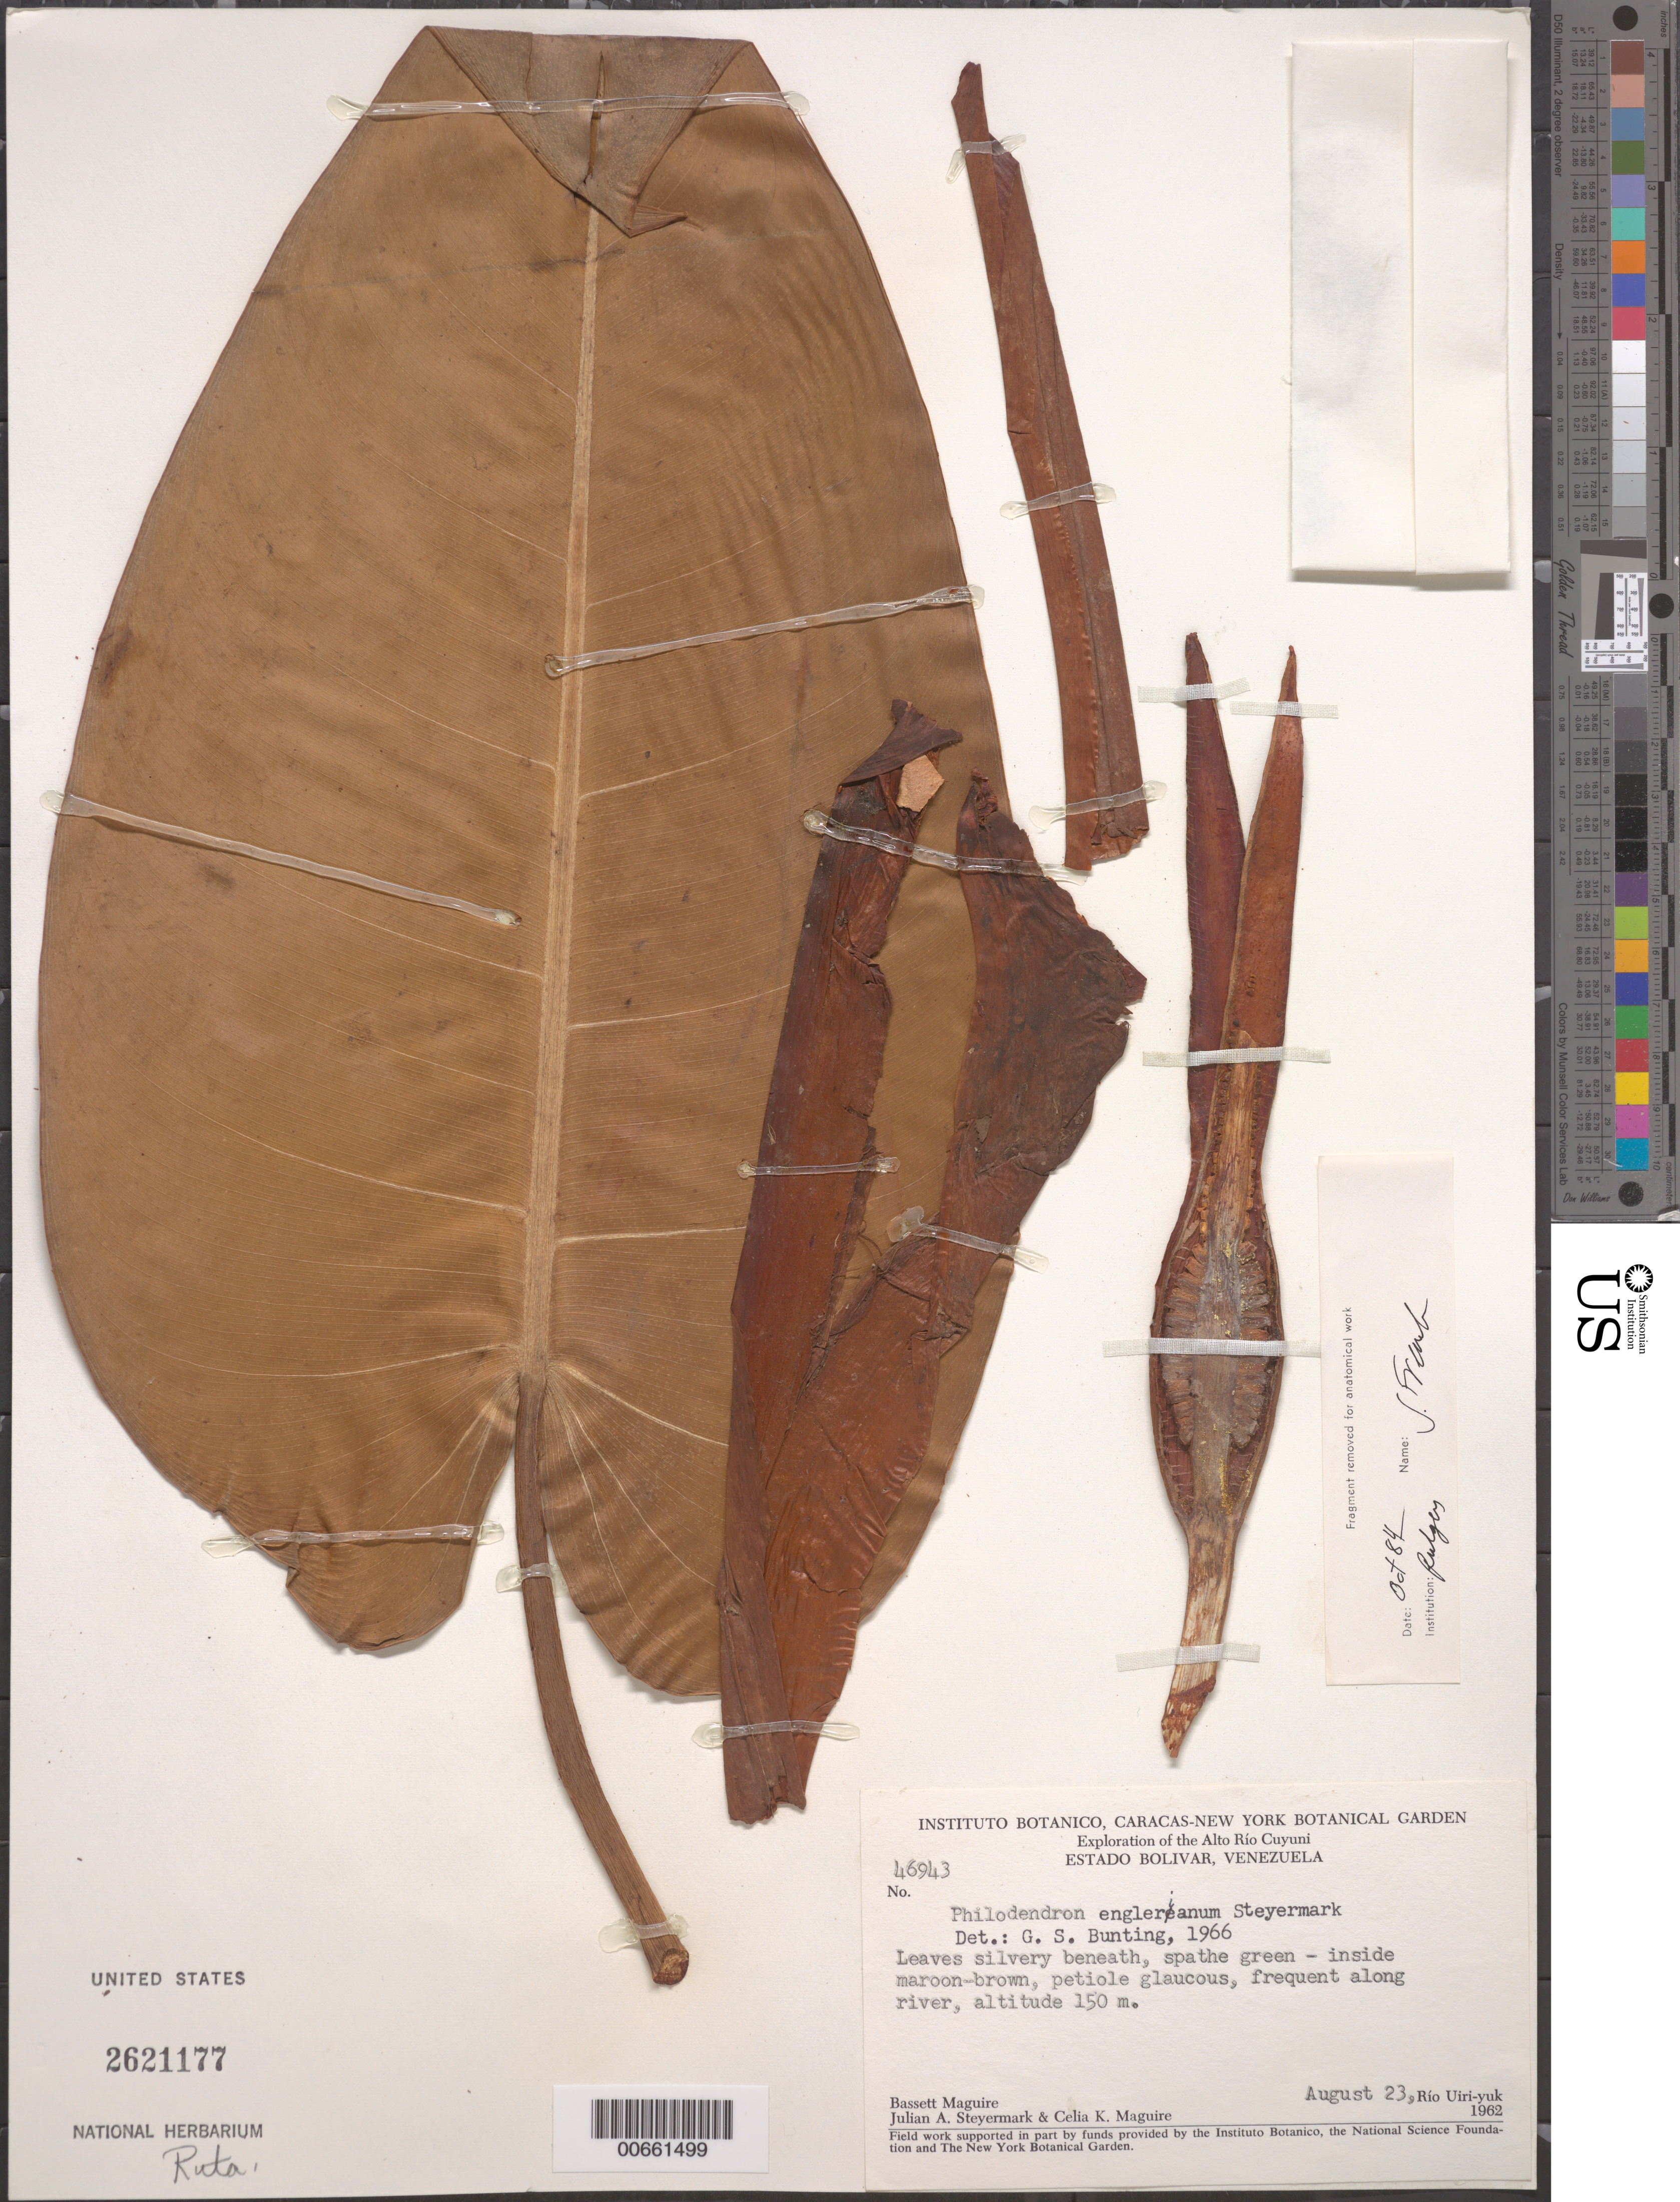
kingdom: Plantae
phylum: Tracheophyta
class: Liliopsida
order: Alismatales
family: Araceae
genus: Philodendron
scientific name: Philodendron englerianum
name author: Steyerm.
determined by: Bunting, G. S.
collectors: B. Maguire, C. K. Maguire & G. Wilson-Browne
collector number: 46943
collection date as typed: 23-Aug-62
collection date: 1962-08-23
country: Venezuela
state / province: Bolívar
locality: Alto Río Cuyuni, Río Uiri-yuk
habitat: Along river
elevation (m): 150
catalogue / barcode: US 2621177